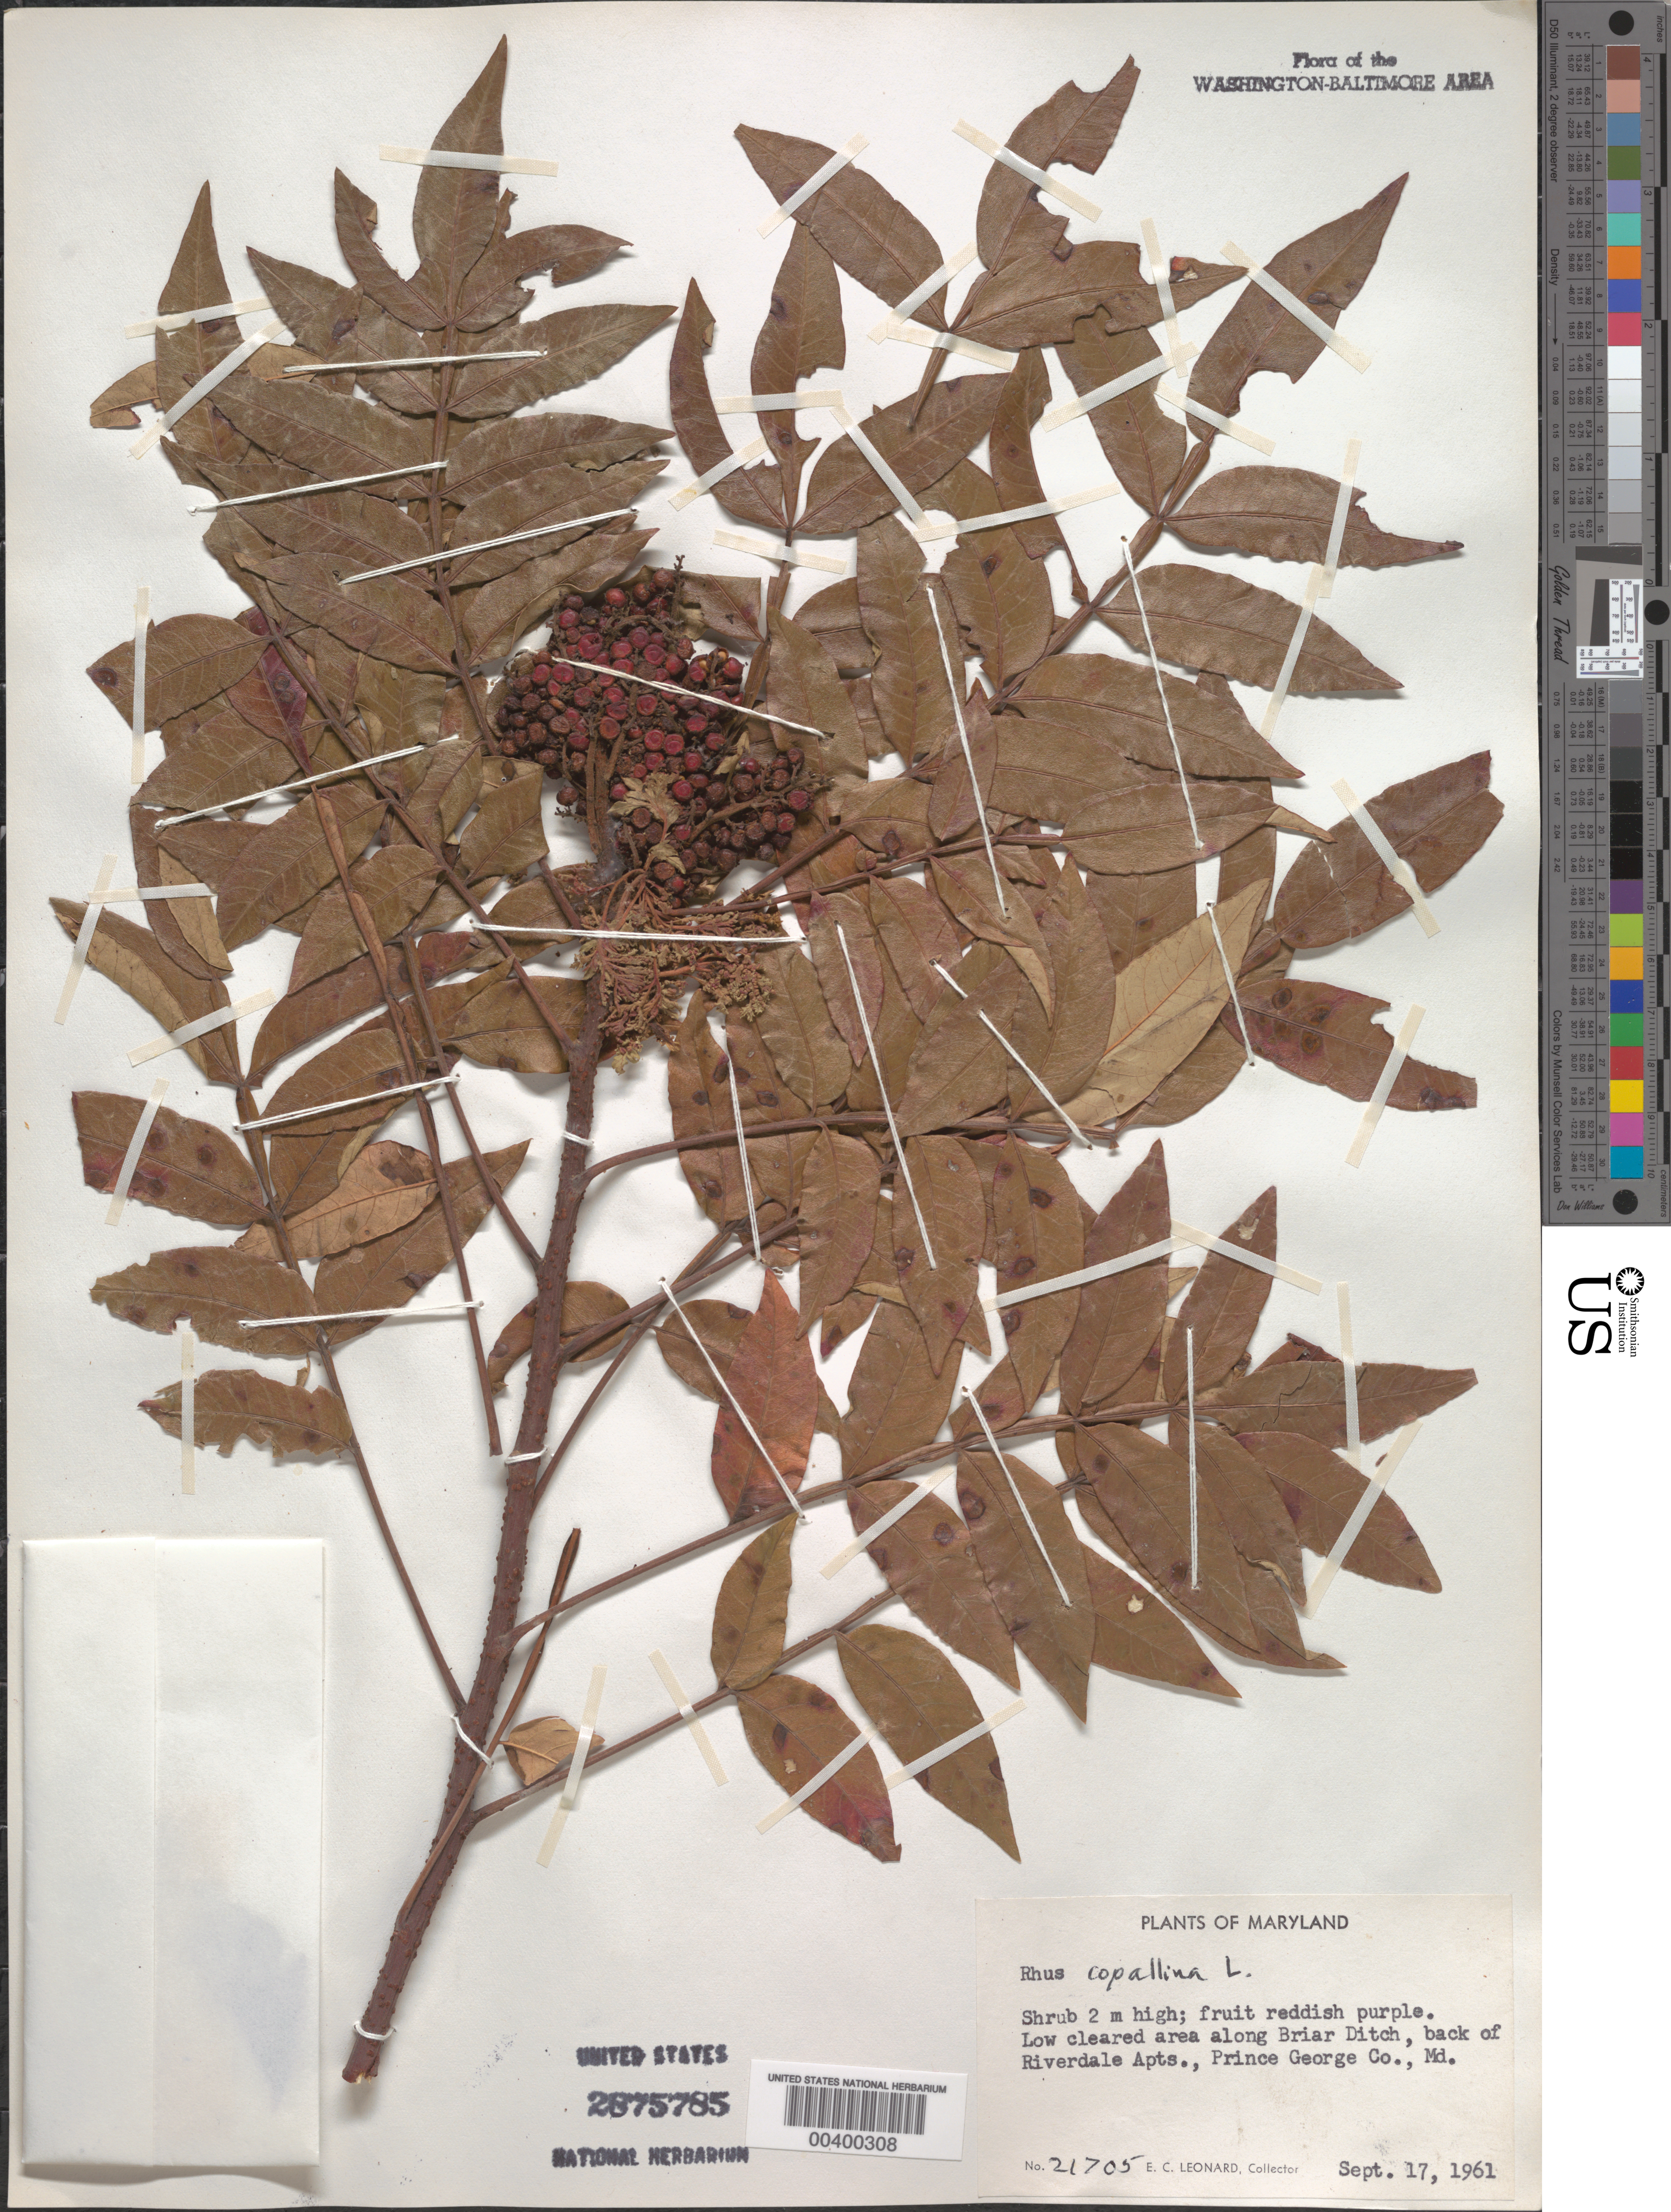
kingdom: Plantae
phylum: Tracheophyta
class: Magnoliopsida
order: Sapindales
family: Anacardiaceae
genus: Rhus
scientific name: Rhus copallinum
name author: L.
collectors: E. C. Leonard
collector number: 21705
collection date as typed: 17 Sep 1961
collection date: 1961-09-17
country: United States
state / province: Maryland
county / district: Prince George's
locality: Briar Ditch, behind Riverdale Apts.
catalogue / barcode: US 2875785